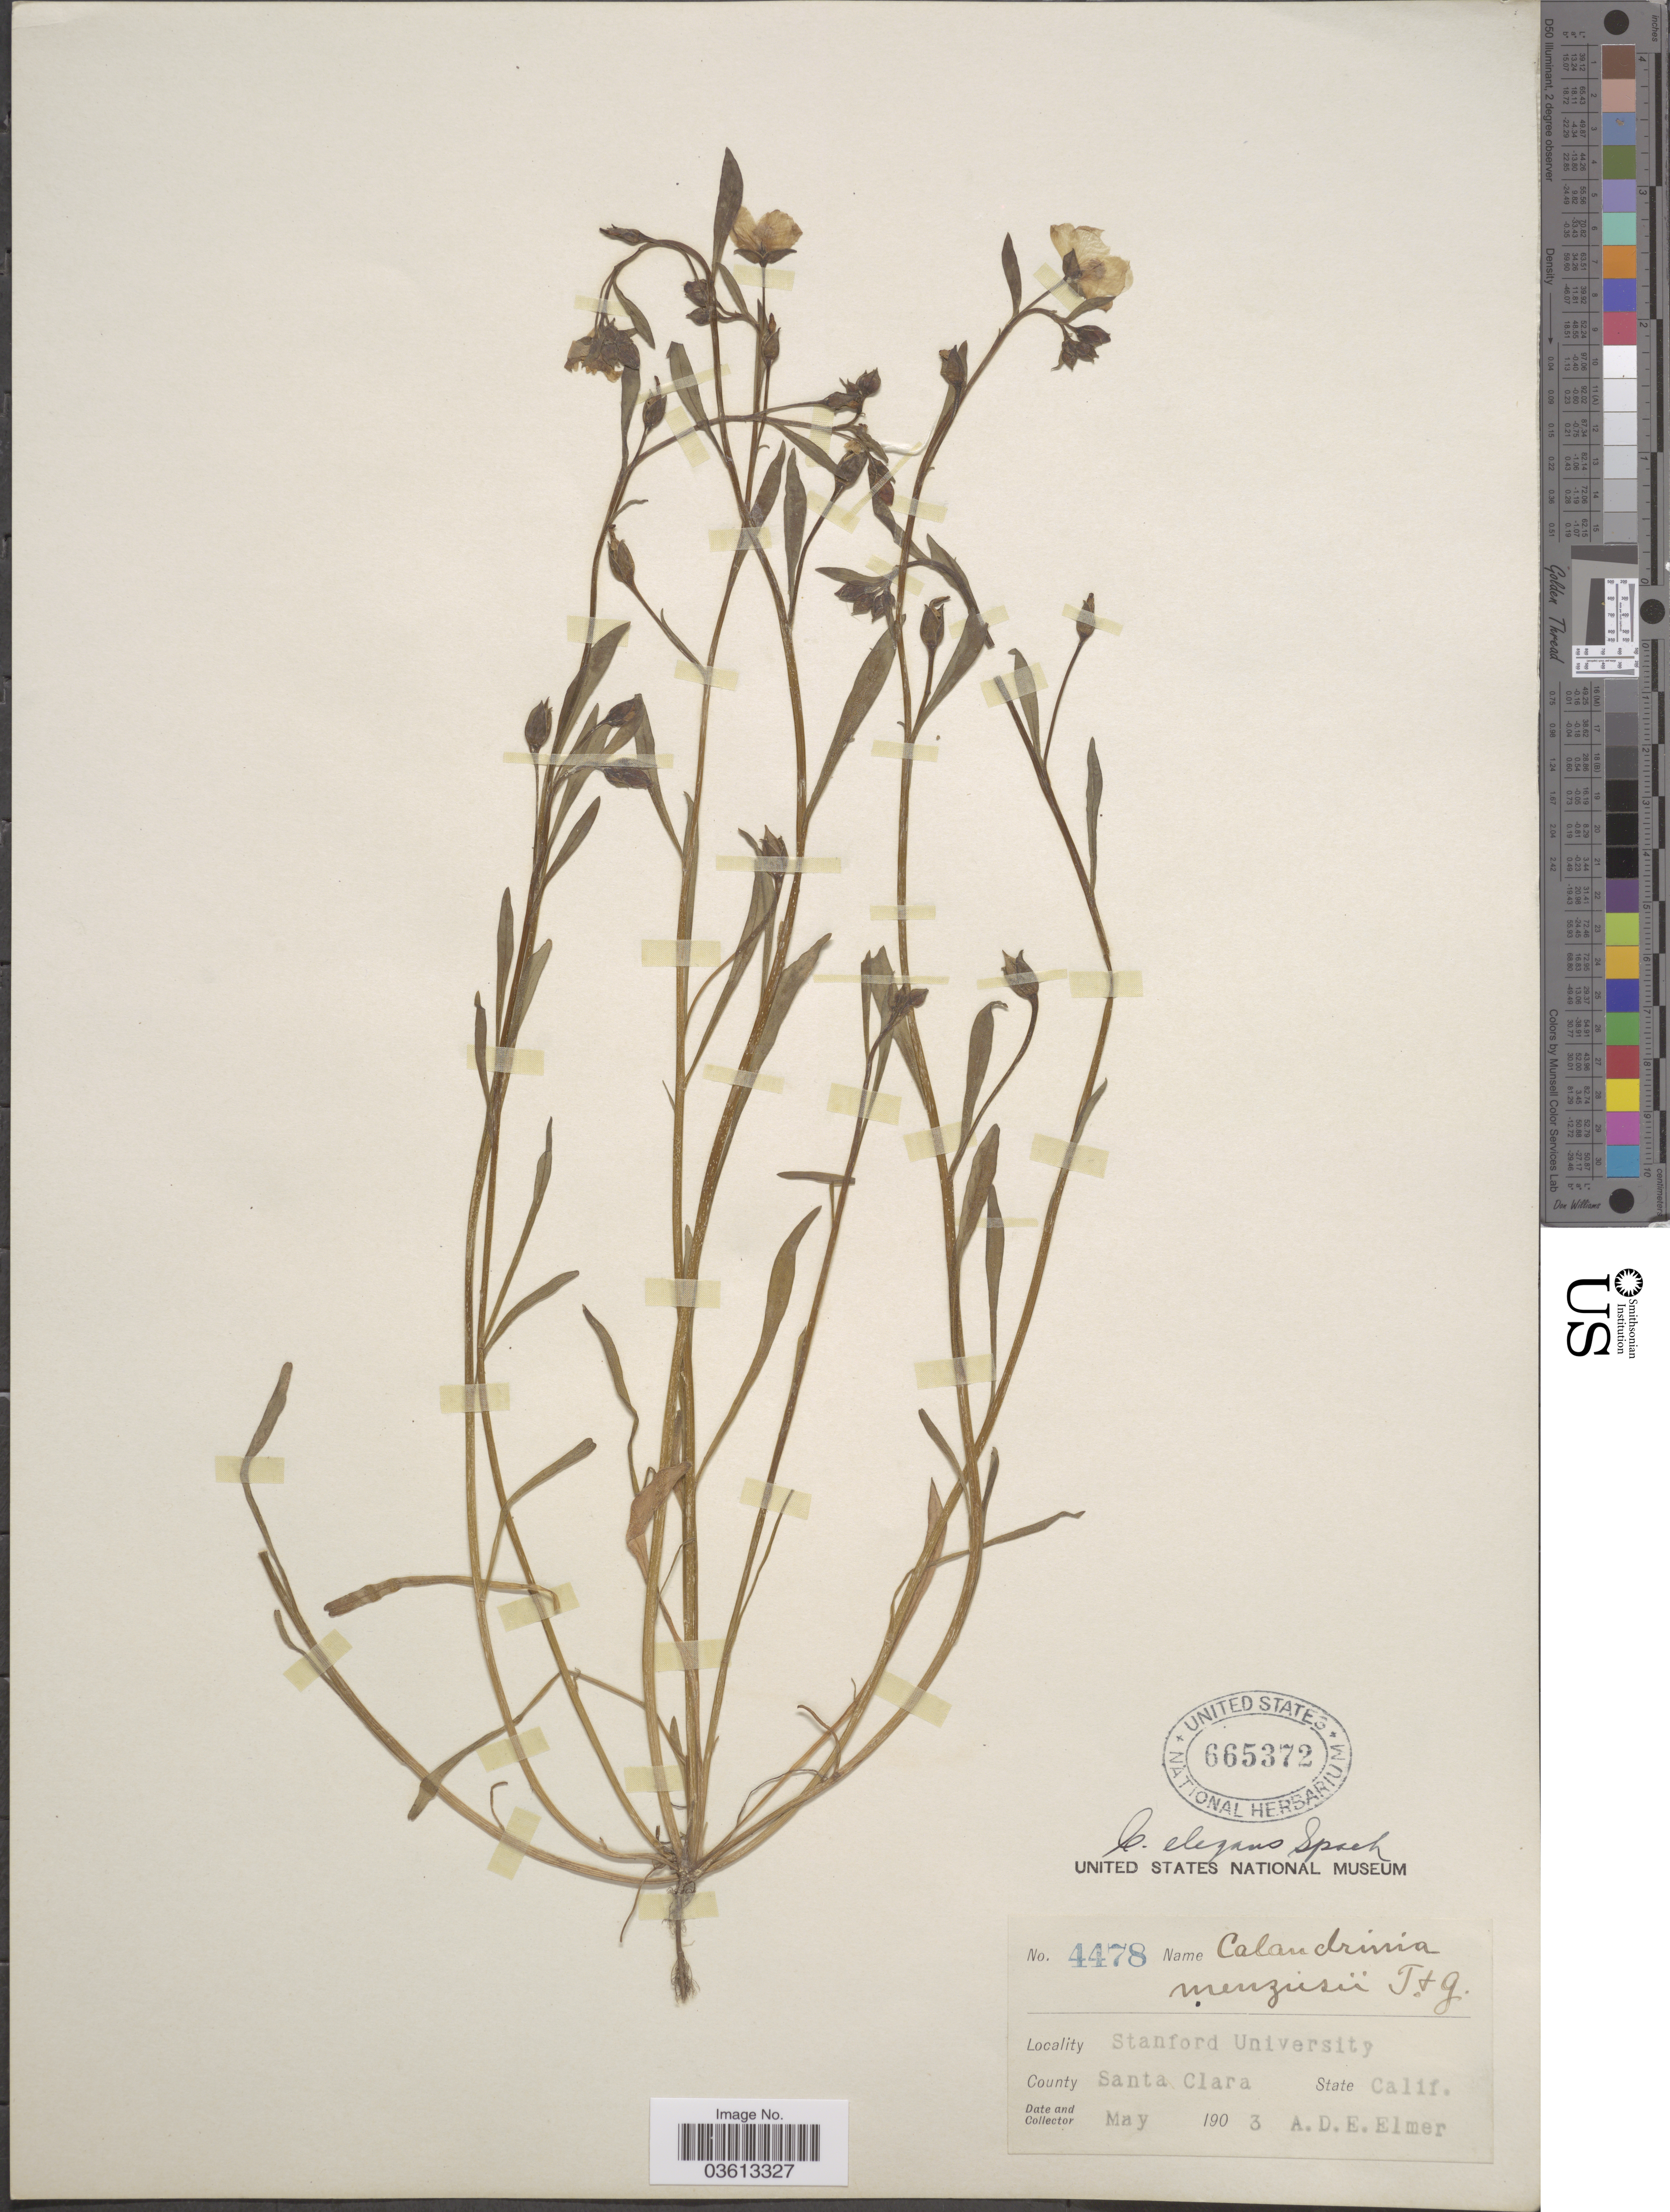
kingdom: Plantae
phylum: Tracheophyta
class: Magnoliopsida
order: Caryophyllales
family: Montiaceae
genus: Calandrinia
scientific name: Calandrinia ciliata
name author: (Ruiz & Pav.) DC.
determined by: Strong, Mark T., (BOT), Smithsonian Institution - National Museum of Natural History (UNITED STATES)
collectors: A. D. E. Elmer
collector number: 4478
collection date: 1903-05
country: United States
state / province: California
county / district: Santa Clara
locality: Stanford University. County Santa Clara.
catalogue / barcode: US 665372